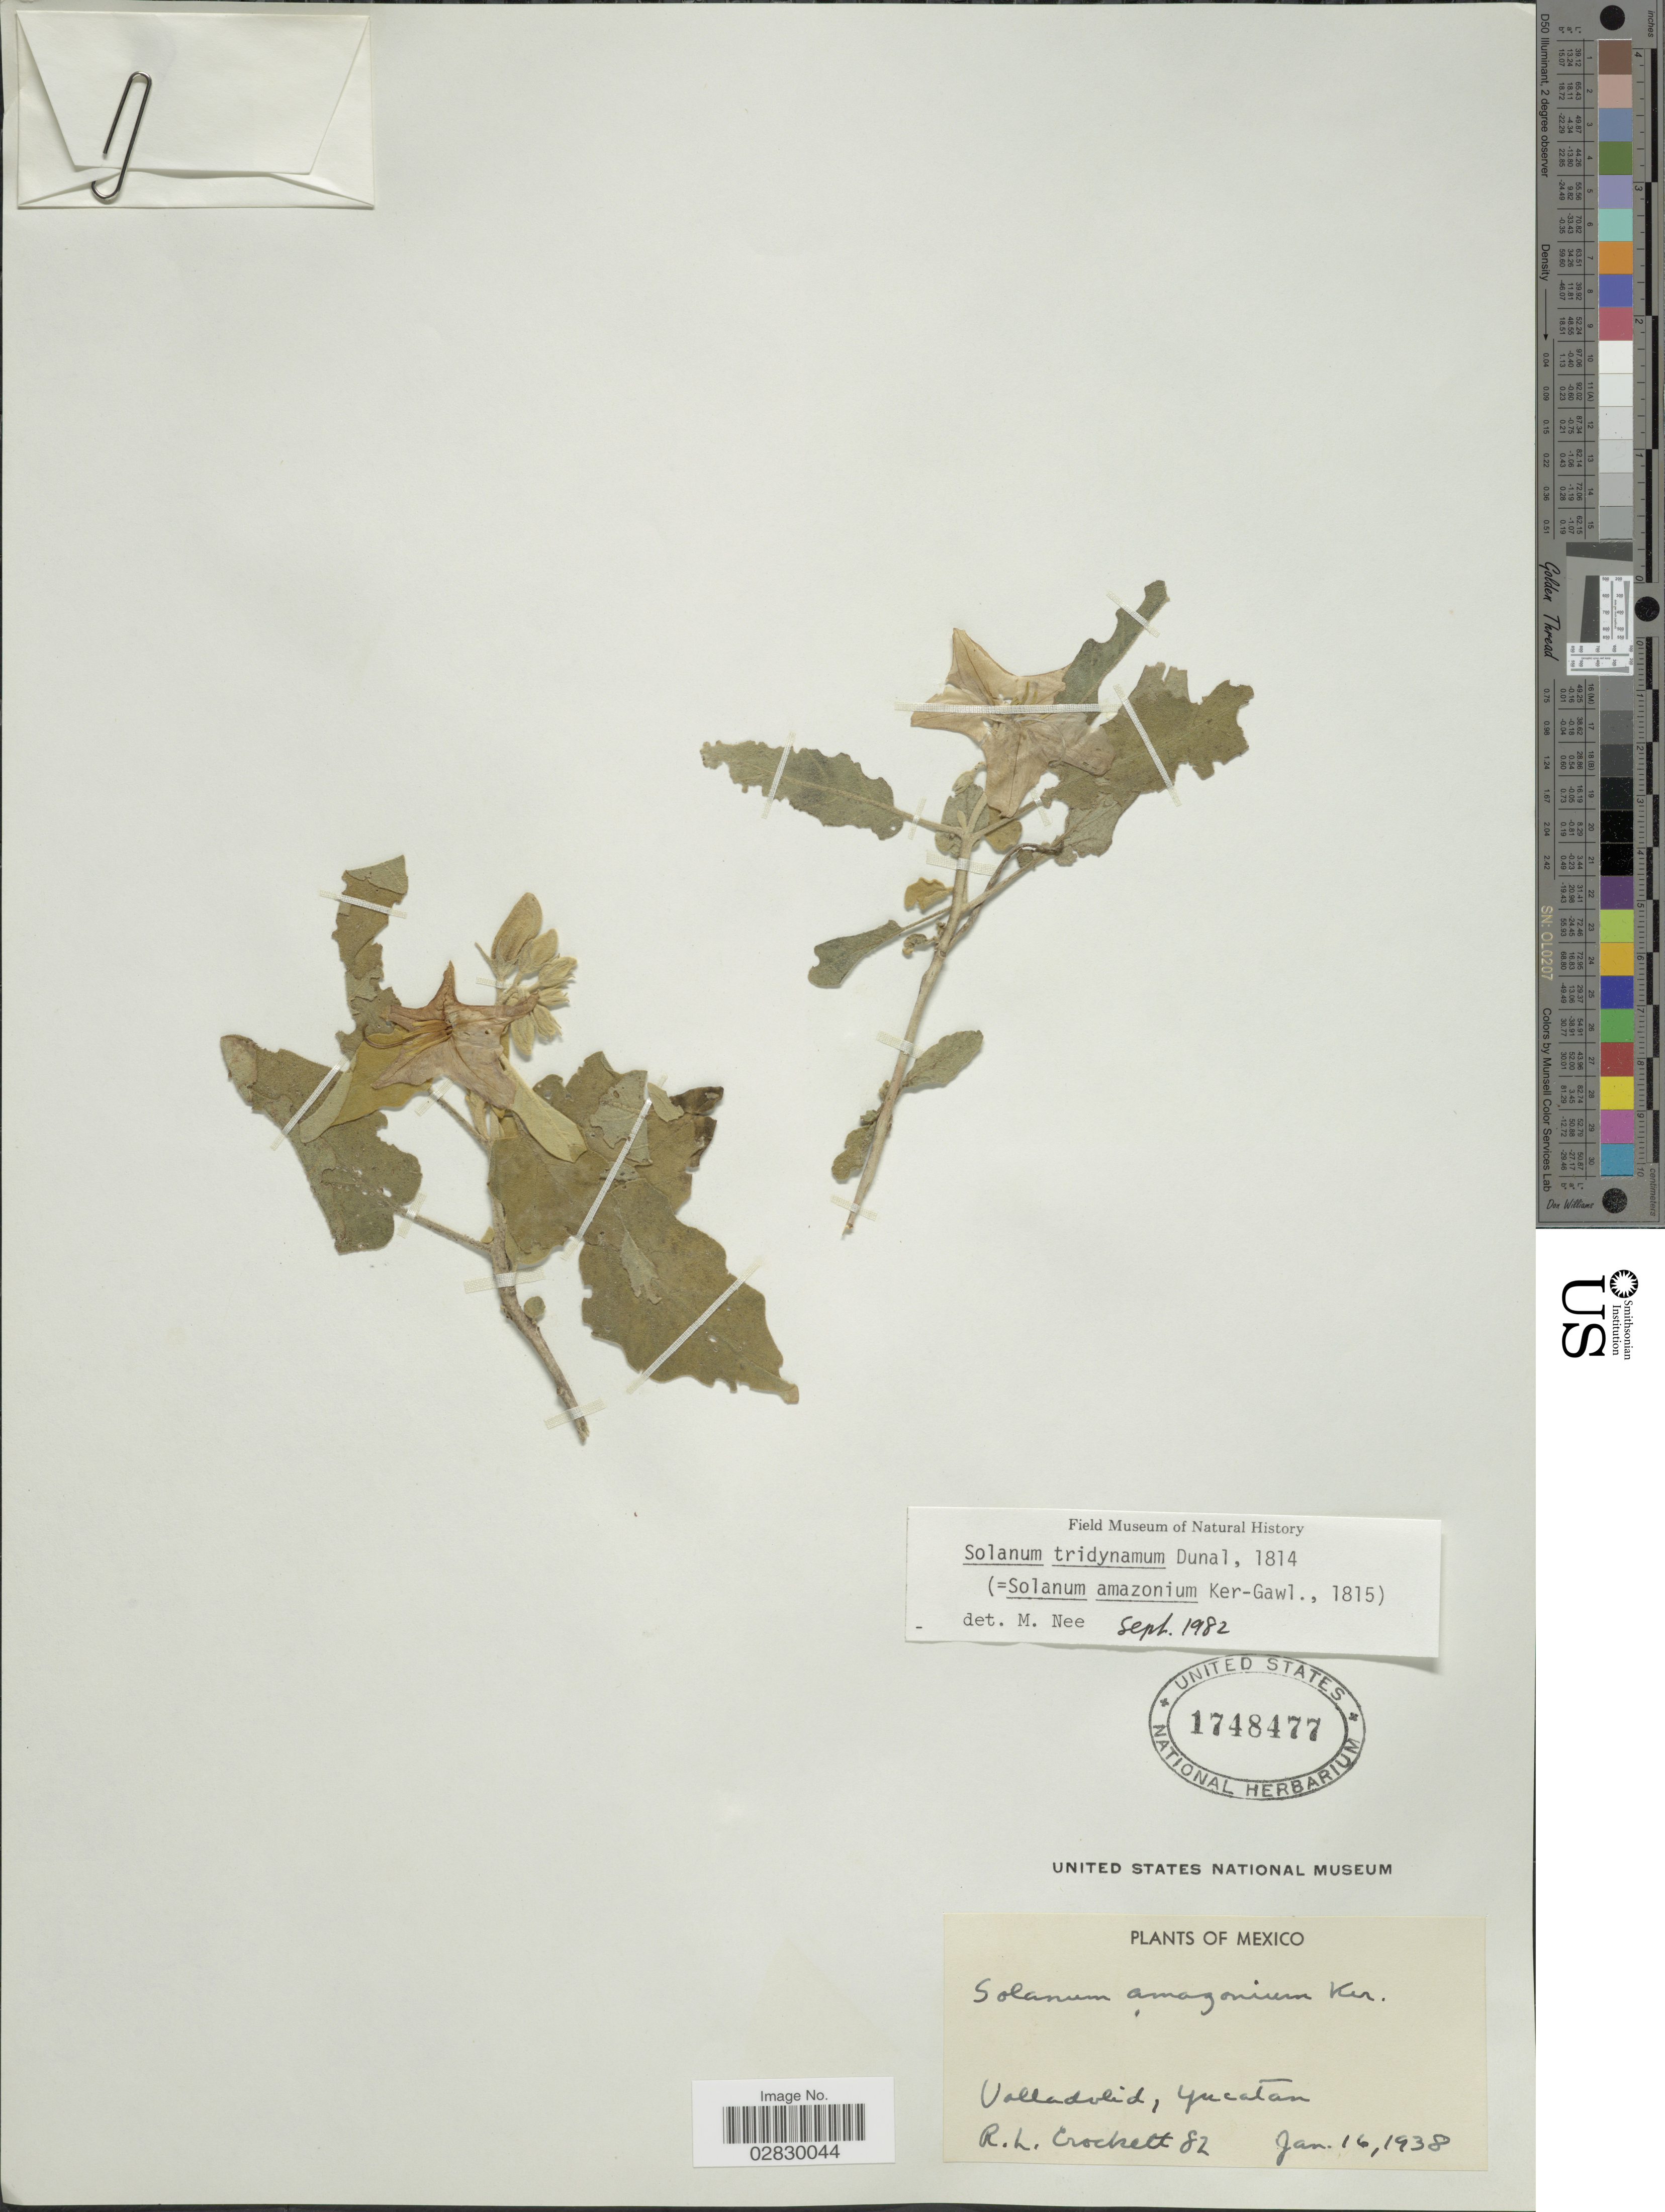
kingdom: Plantae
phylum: Tracheophyta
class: Magnoliopsida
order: Solanales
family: Solanaceae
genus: Solanum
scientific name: Solanum houstonii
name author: Dunal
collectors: R. Crockett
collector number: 82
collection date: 1938-01-16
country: Mexico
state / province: Yucatán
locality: Valladolid.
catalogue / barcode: US 1748477